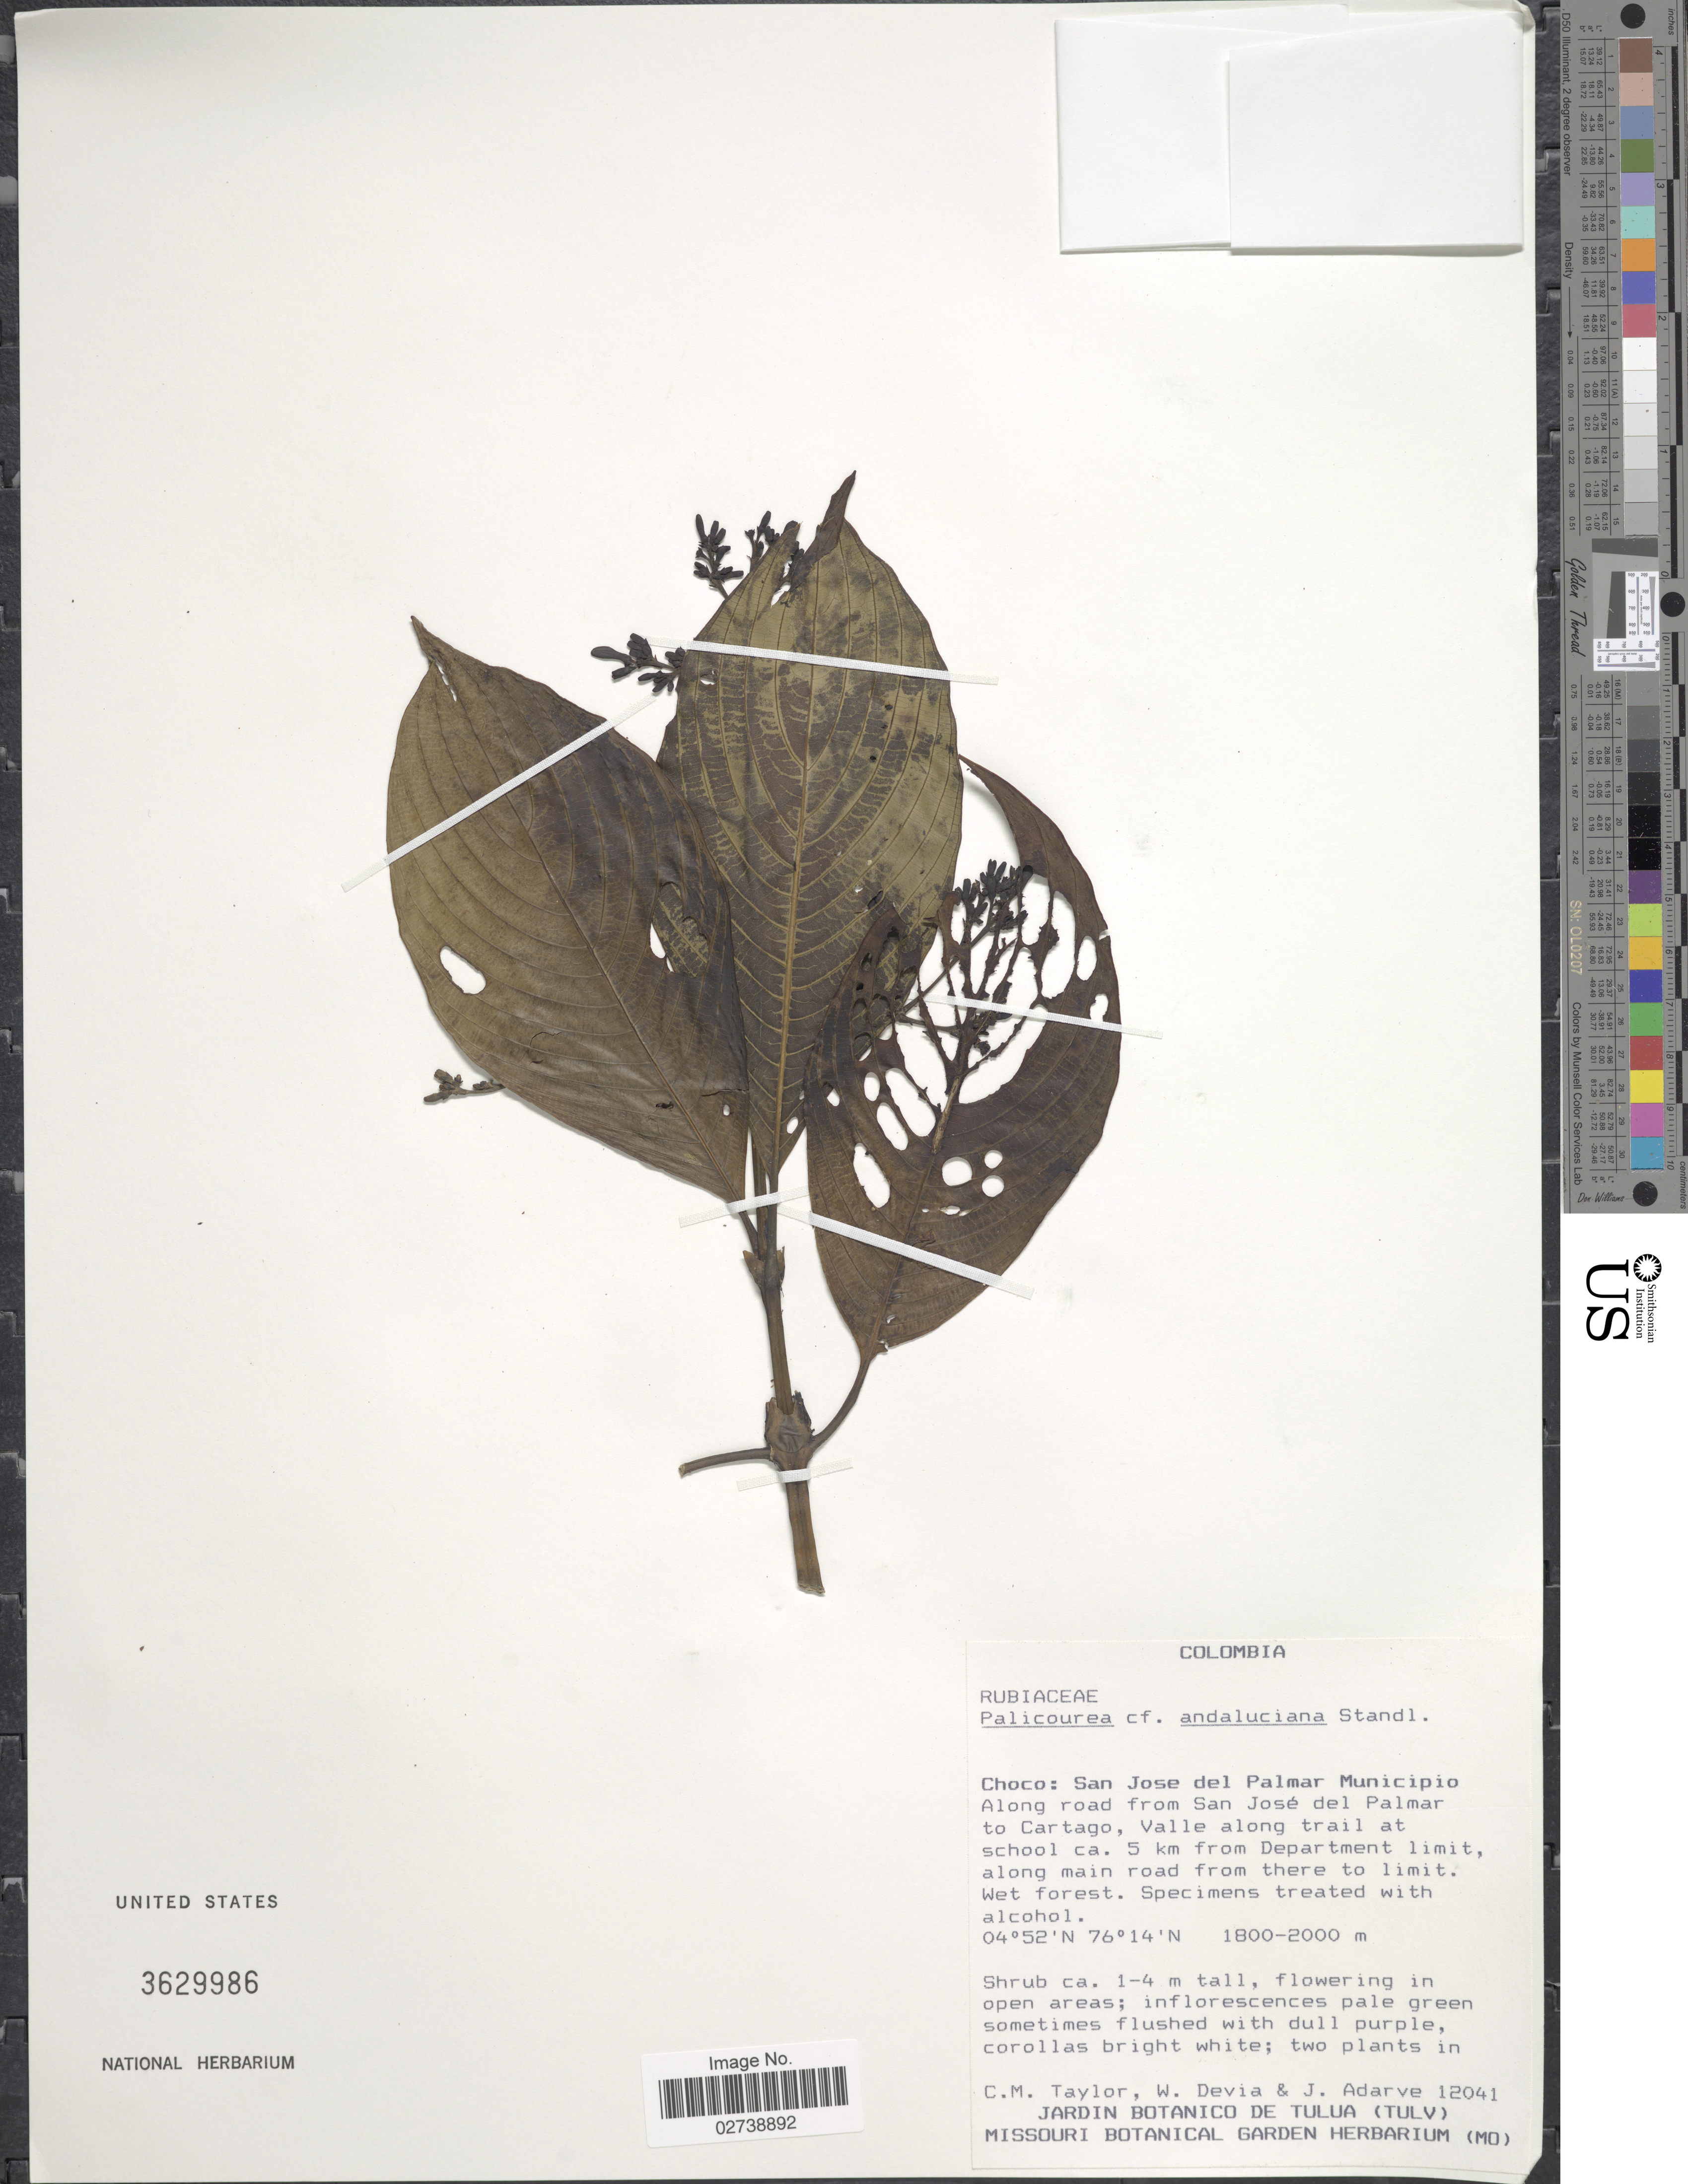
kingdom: Plantae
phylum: Tracheophyta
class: Magnoliopsida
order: Gentianales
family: Rubiaceae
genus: Palicourea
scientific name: Palicourea andaluciana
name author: Standl.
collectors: C. M. Taylor, W. Devia & J. B. Adarve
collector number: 12041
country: Colombia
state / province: Chocó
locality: Choco: San Jose del Palmar Municpio. Along road from San Jose del Palmar to Cartago, Valle along trail at school ca. 5 km from Department limit, along main road from there to limit.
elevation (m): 1800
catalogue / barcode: US 3629986